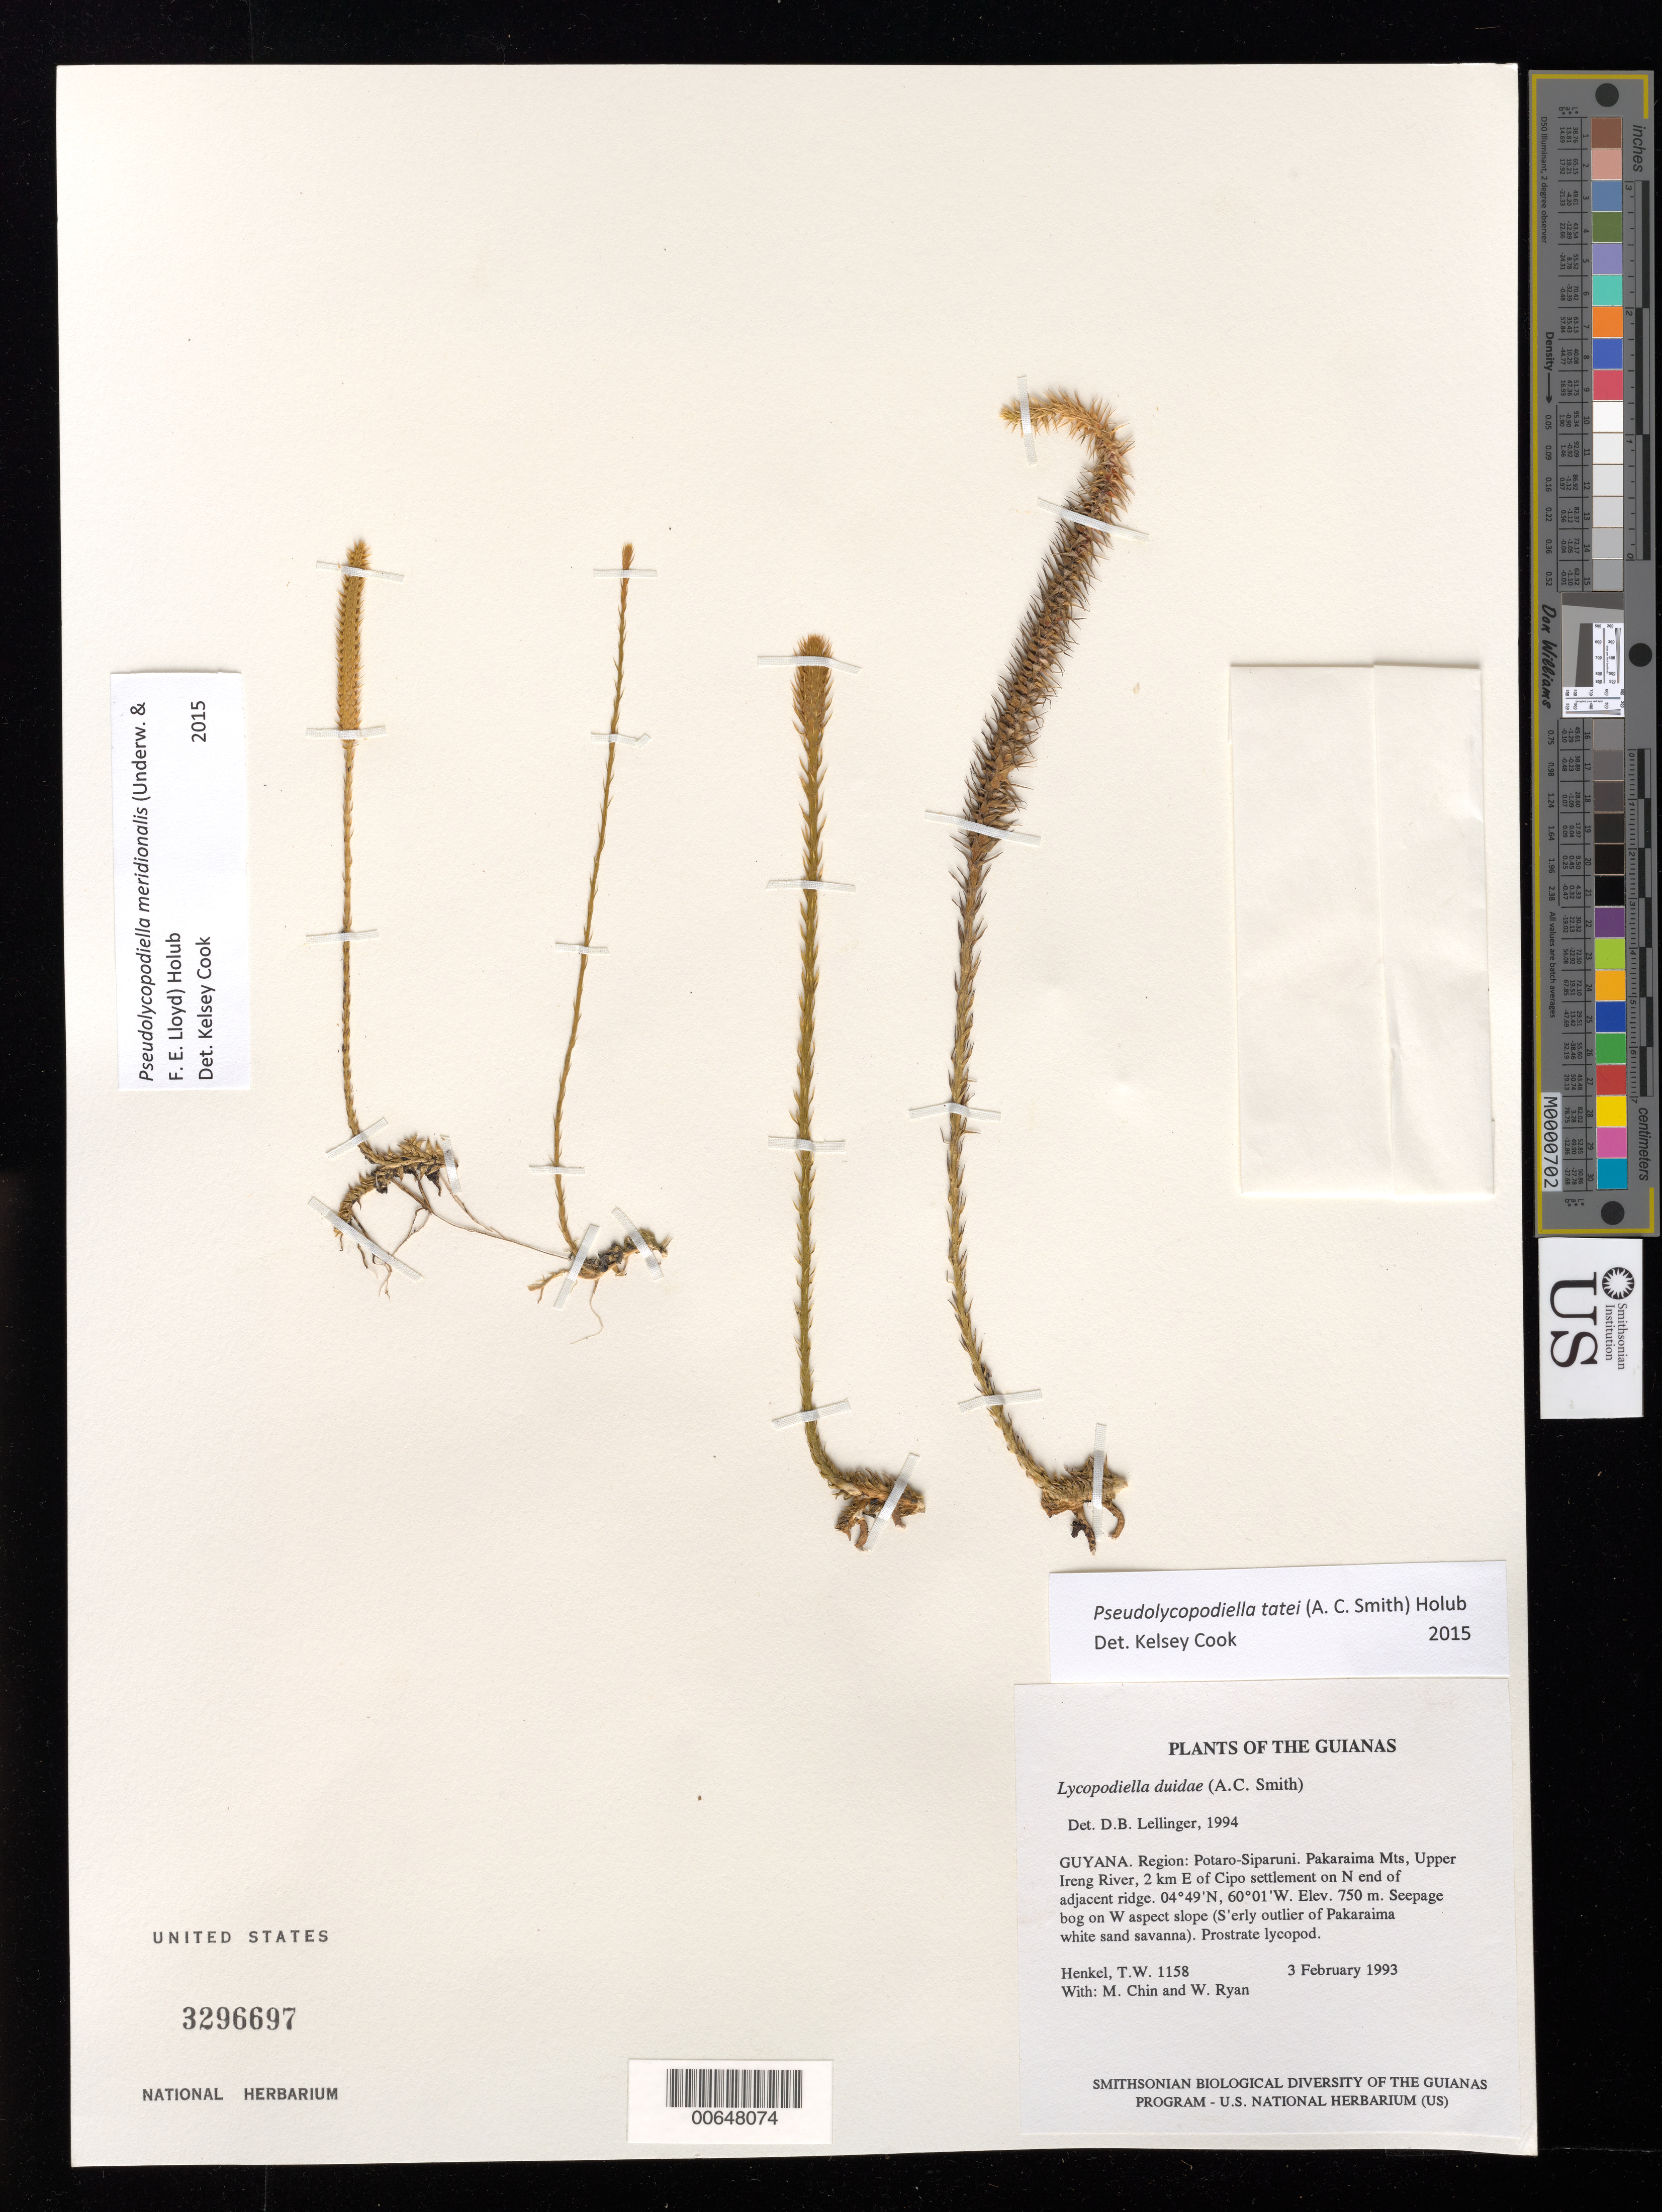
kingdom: Plantae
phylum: Tracheophyta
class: Lycopodiopsida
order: Lycopodiales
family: Lycopodiaceae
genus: Pseudolycopodiella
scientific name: Pseudolycopodiella tatei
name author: (A.C. Sm.) Holub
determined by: Cook, Kelsey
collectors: T. Henkel, M. Chin & W. Ryan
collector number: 1158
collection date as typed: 3 February 1993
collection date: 1993-02-03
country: Guyana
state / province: Potaro-Siparuni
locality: Pakaraima Mts, Upper Ireng River, 2 km E of Cipo settlement on N end of adjacent ridge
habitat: Seepage bog on W aspect slope (S'erly outlier of Pakaraima white sand savanna)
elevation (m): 750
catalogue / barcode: US 3296697